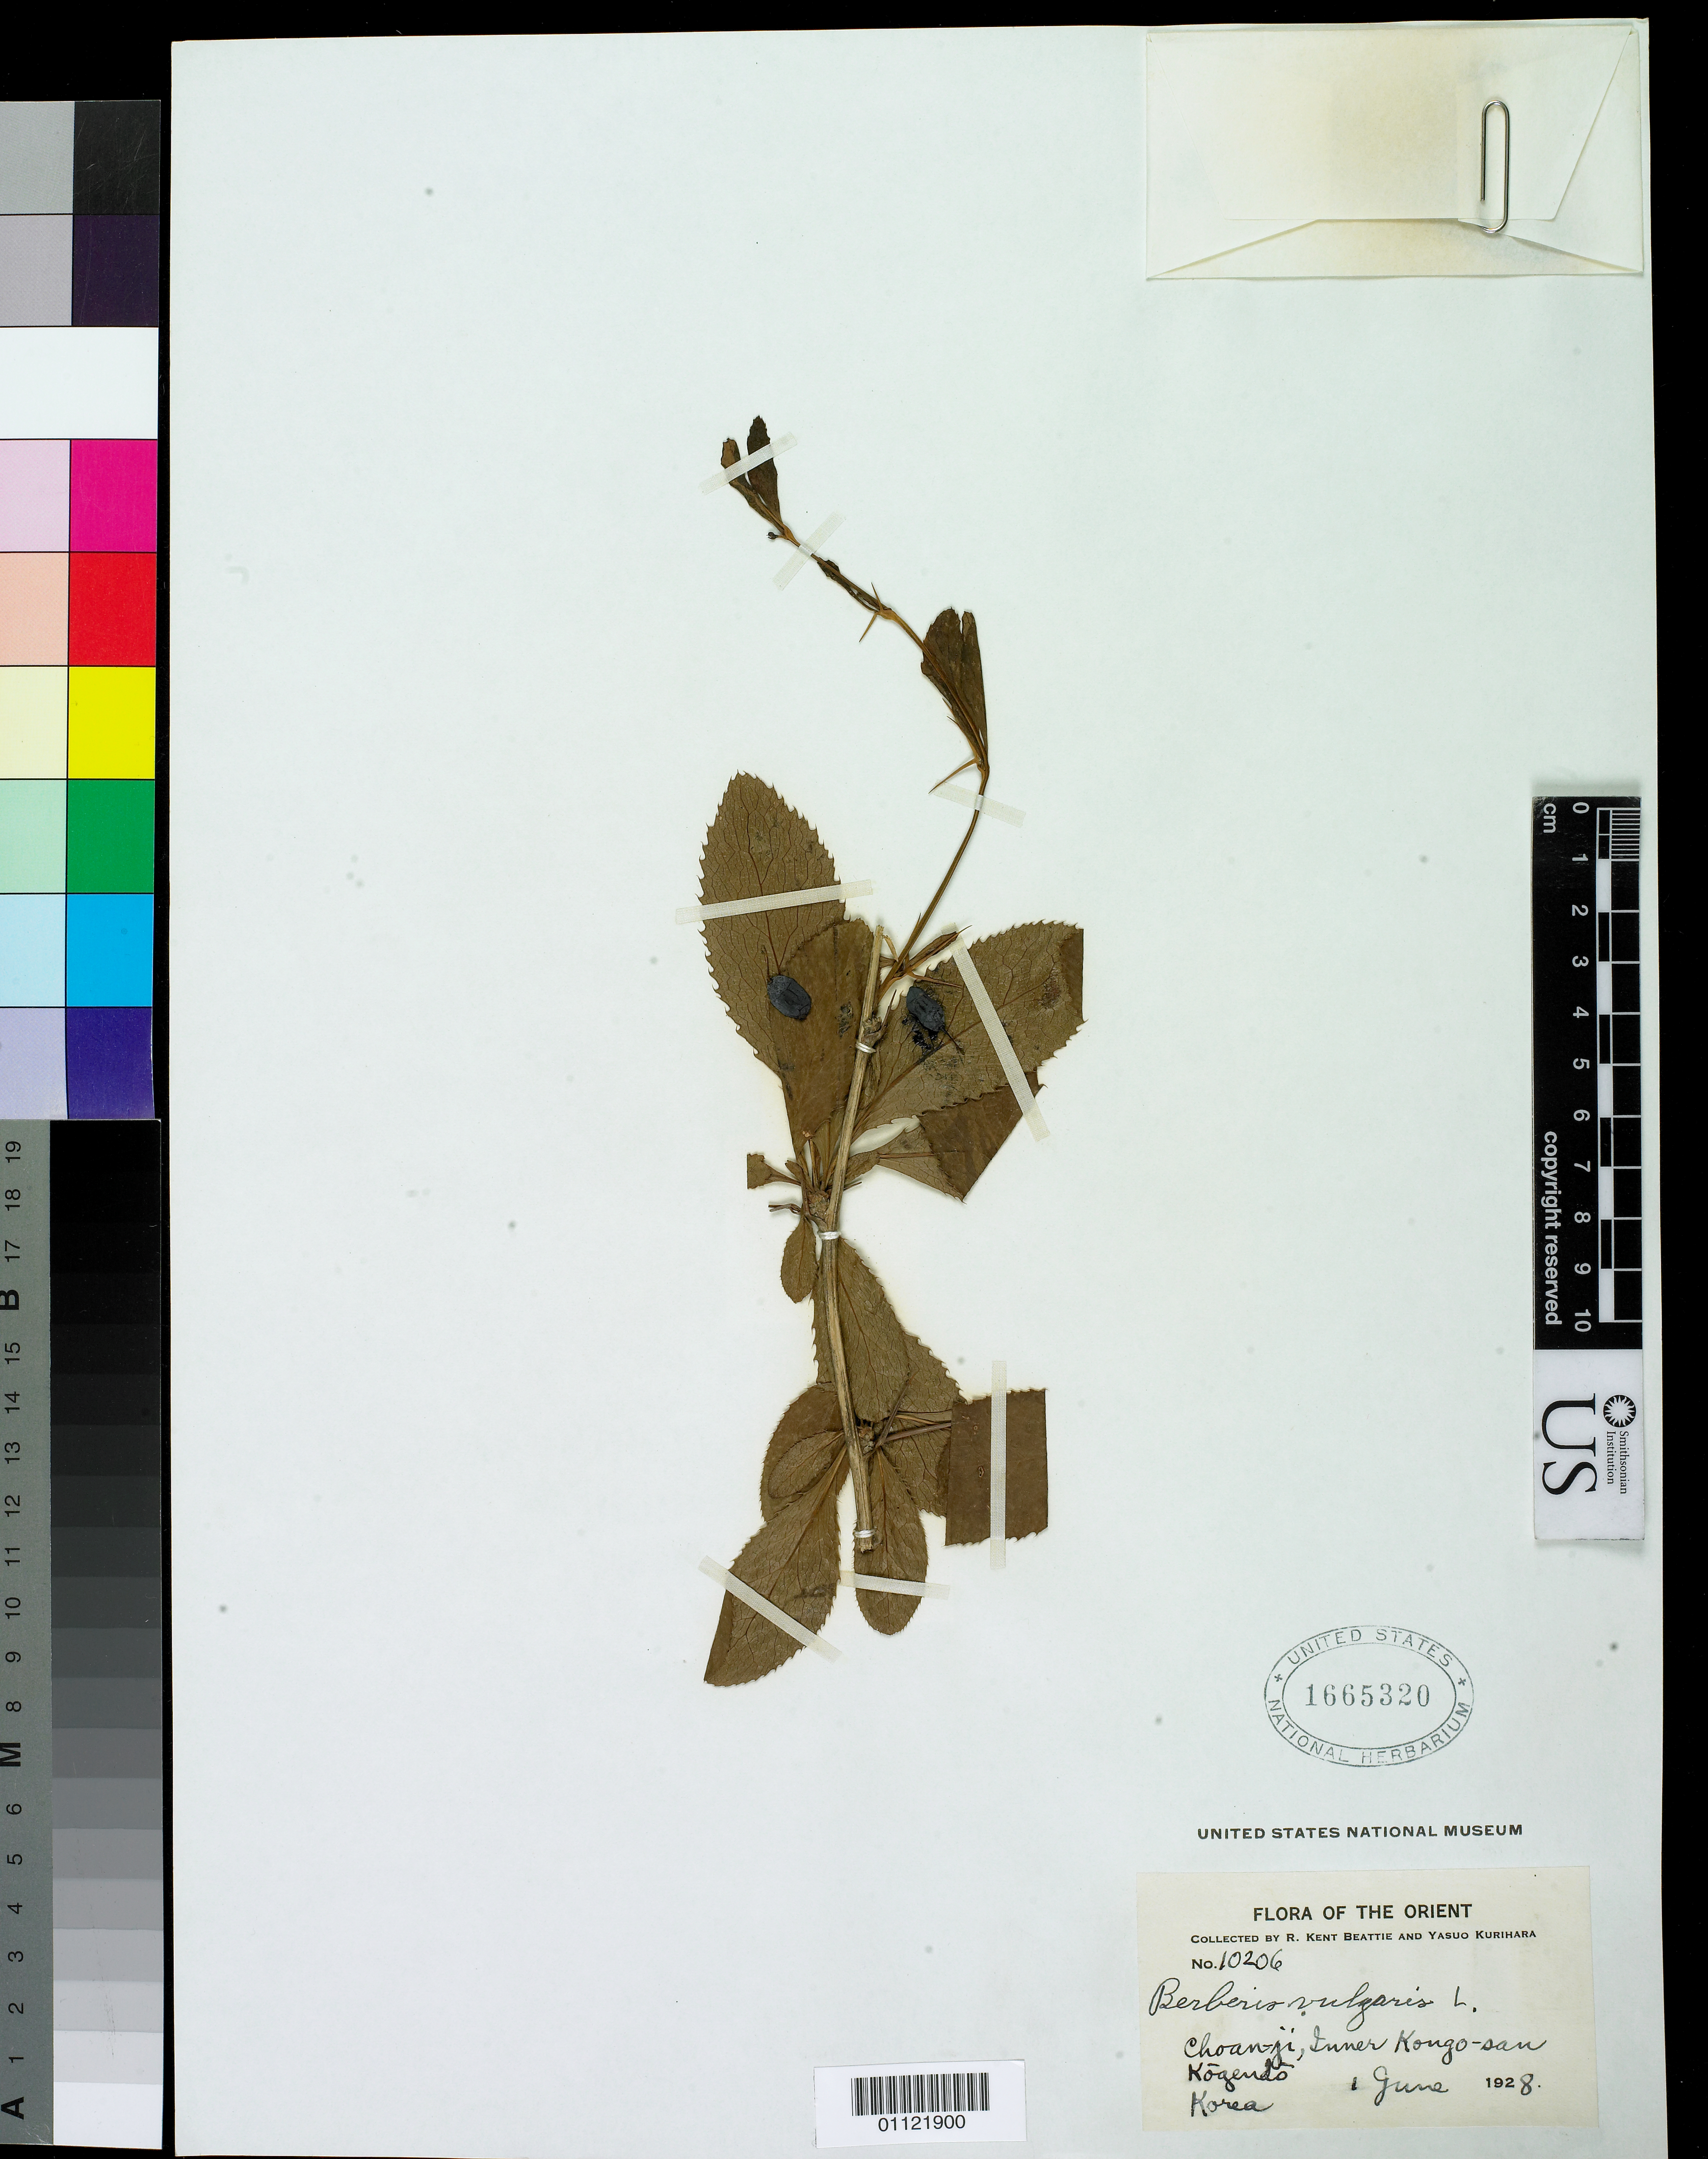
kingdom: Plantae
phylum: Tracheophyta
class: Magnoliopsida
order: Ranunculales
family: Berberidaceae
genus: Berberis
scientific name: Berberis amurensis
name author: Rupr.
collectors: R. K. Beattie & Y. Kurihara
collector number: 10206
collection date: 1928-06-01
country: South Korea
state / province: Kizan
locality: Choan-ji, Inner Kongo-san Kogendo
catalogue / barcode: US 1665320